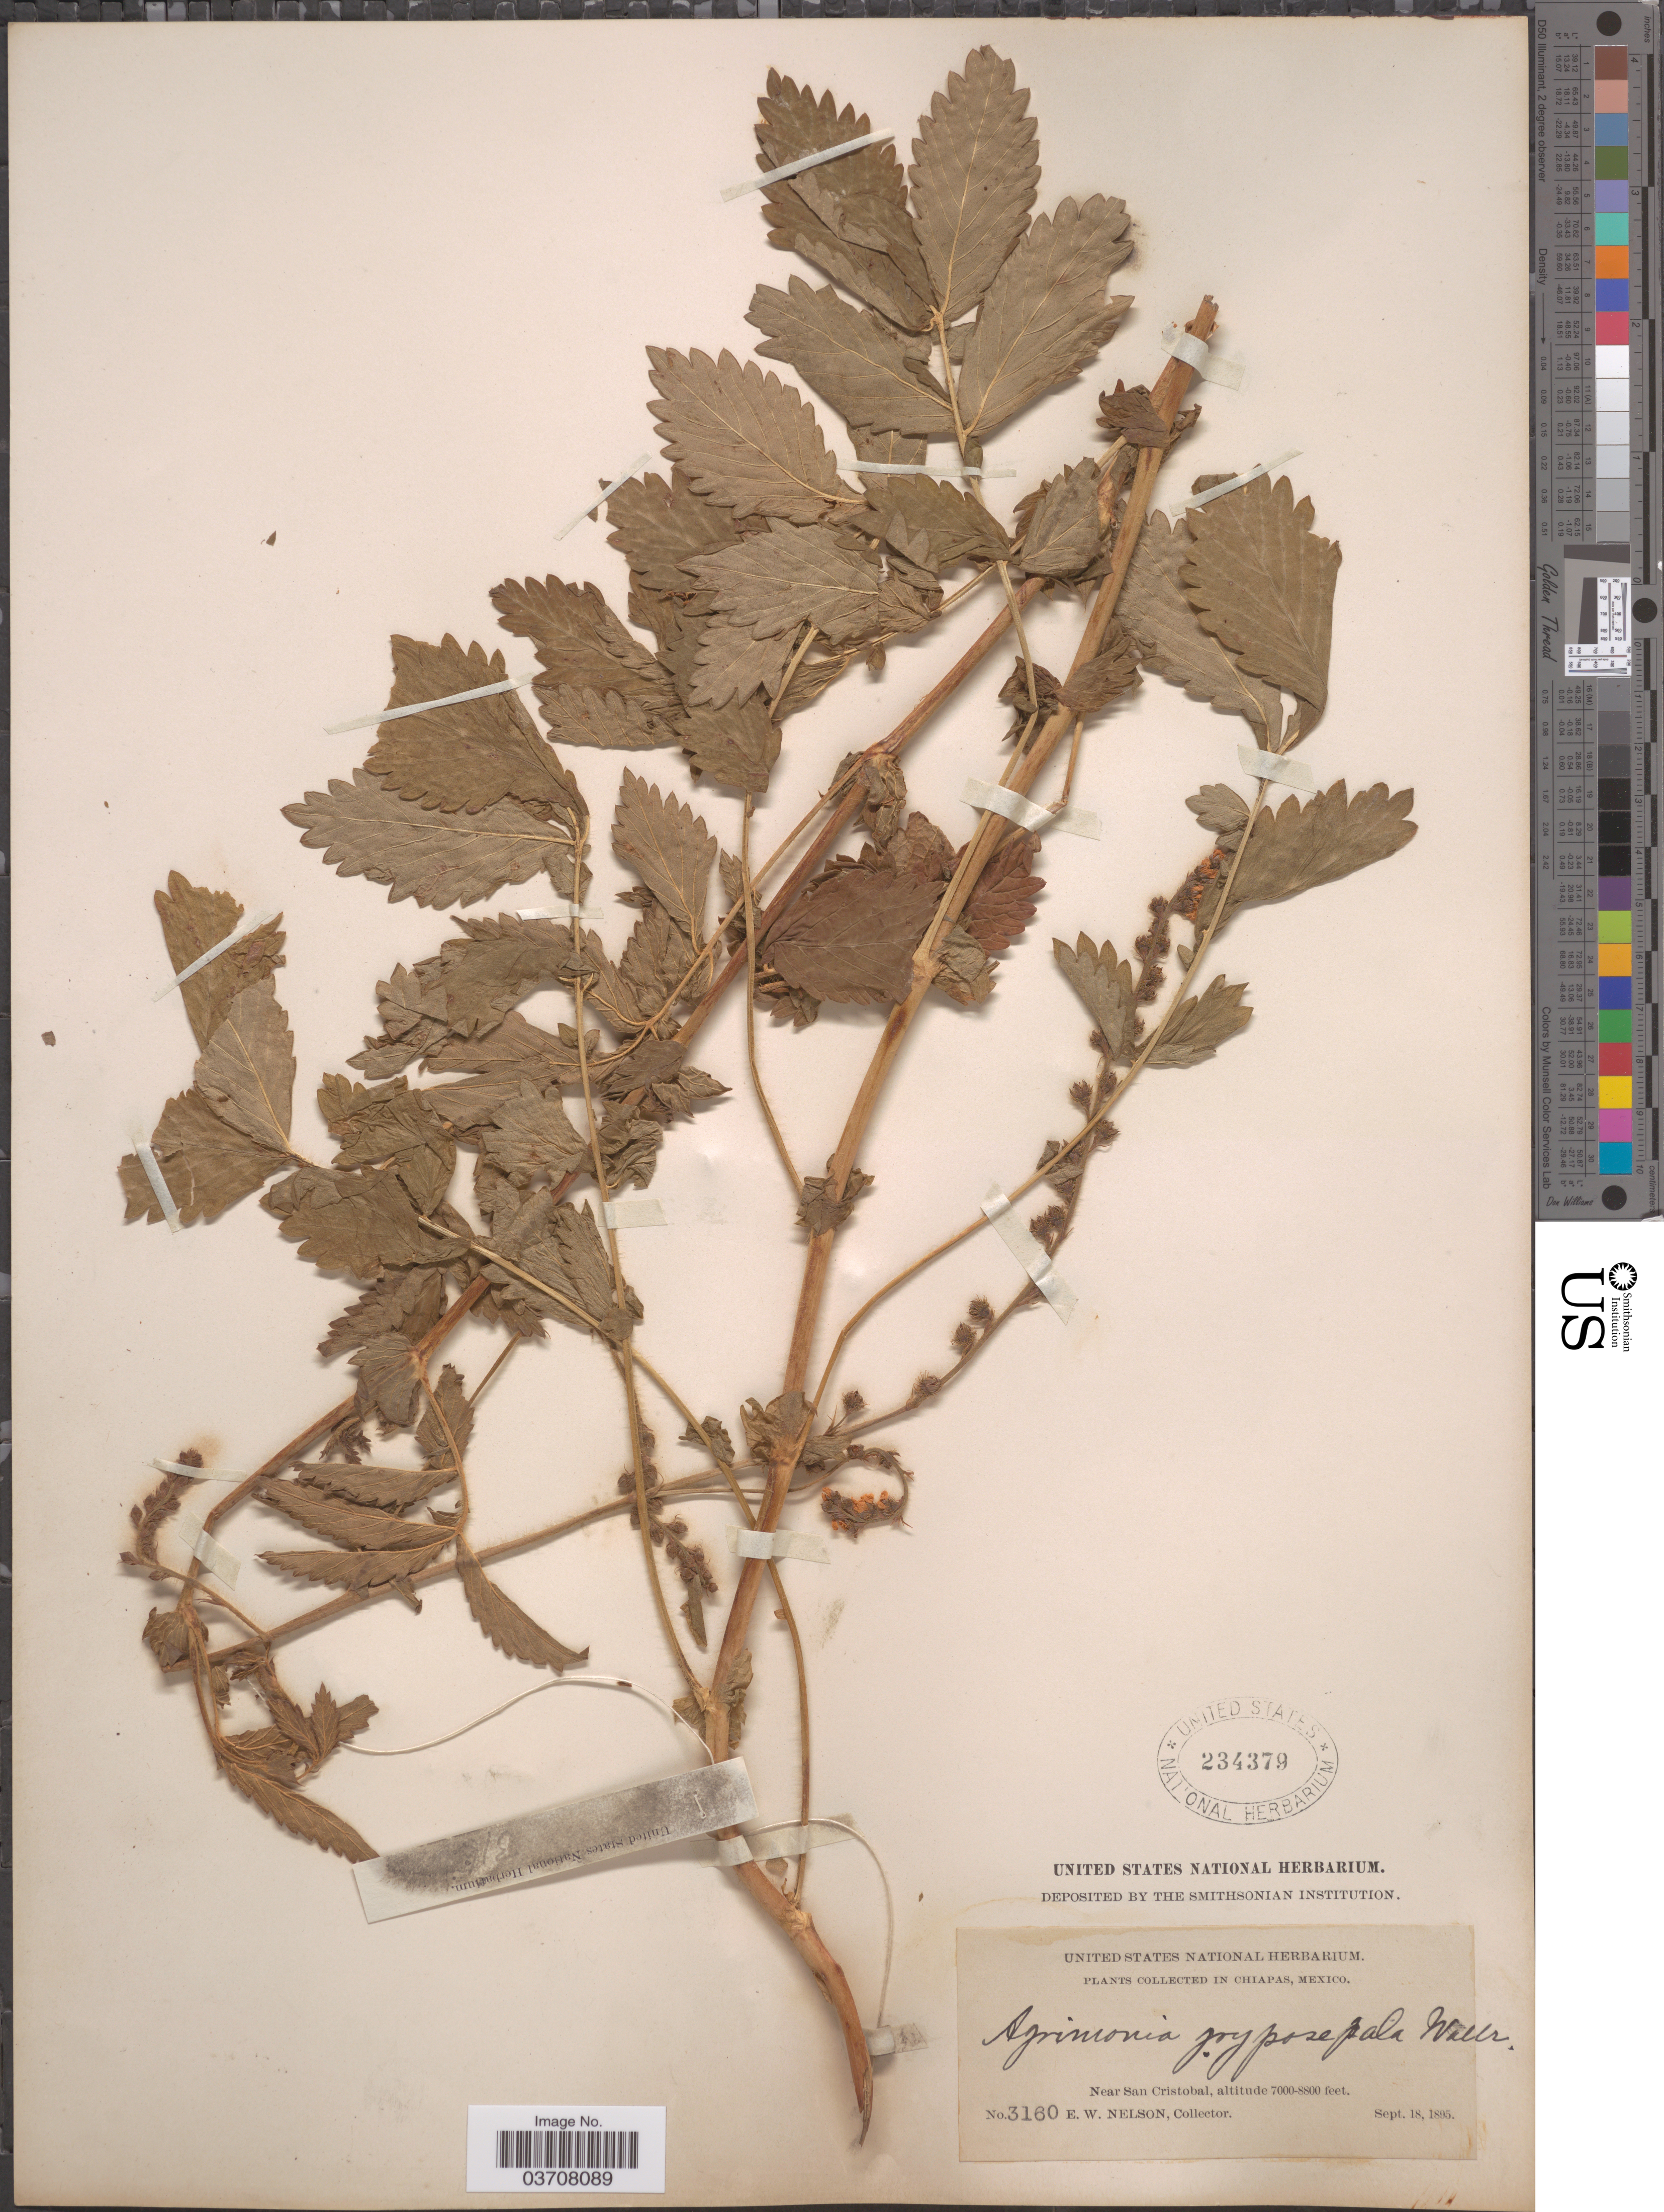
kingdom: Plantae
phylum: Tracheophyta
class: Magnoliopsida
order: Rosales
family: Rosaceae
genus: Agrimonia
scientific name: Agrimonia gryposepala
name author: Wallr.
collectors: E. W. Nelson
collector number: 3160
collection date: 1895-09-18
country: Mexico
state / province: Chiapas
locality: Near San Cristobal.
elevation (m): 2134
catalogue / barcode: US 234379